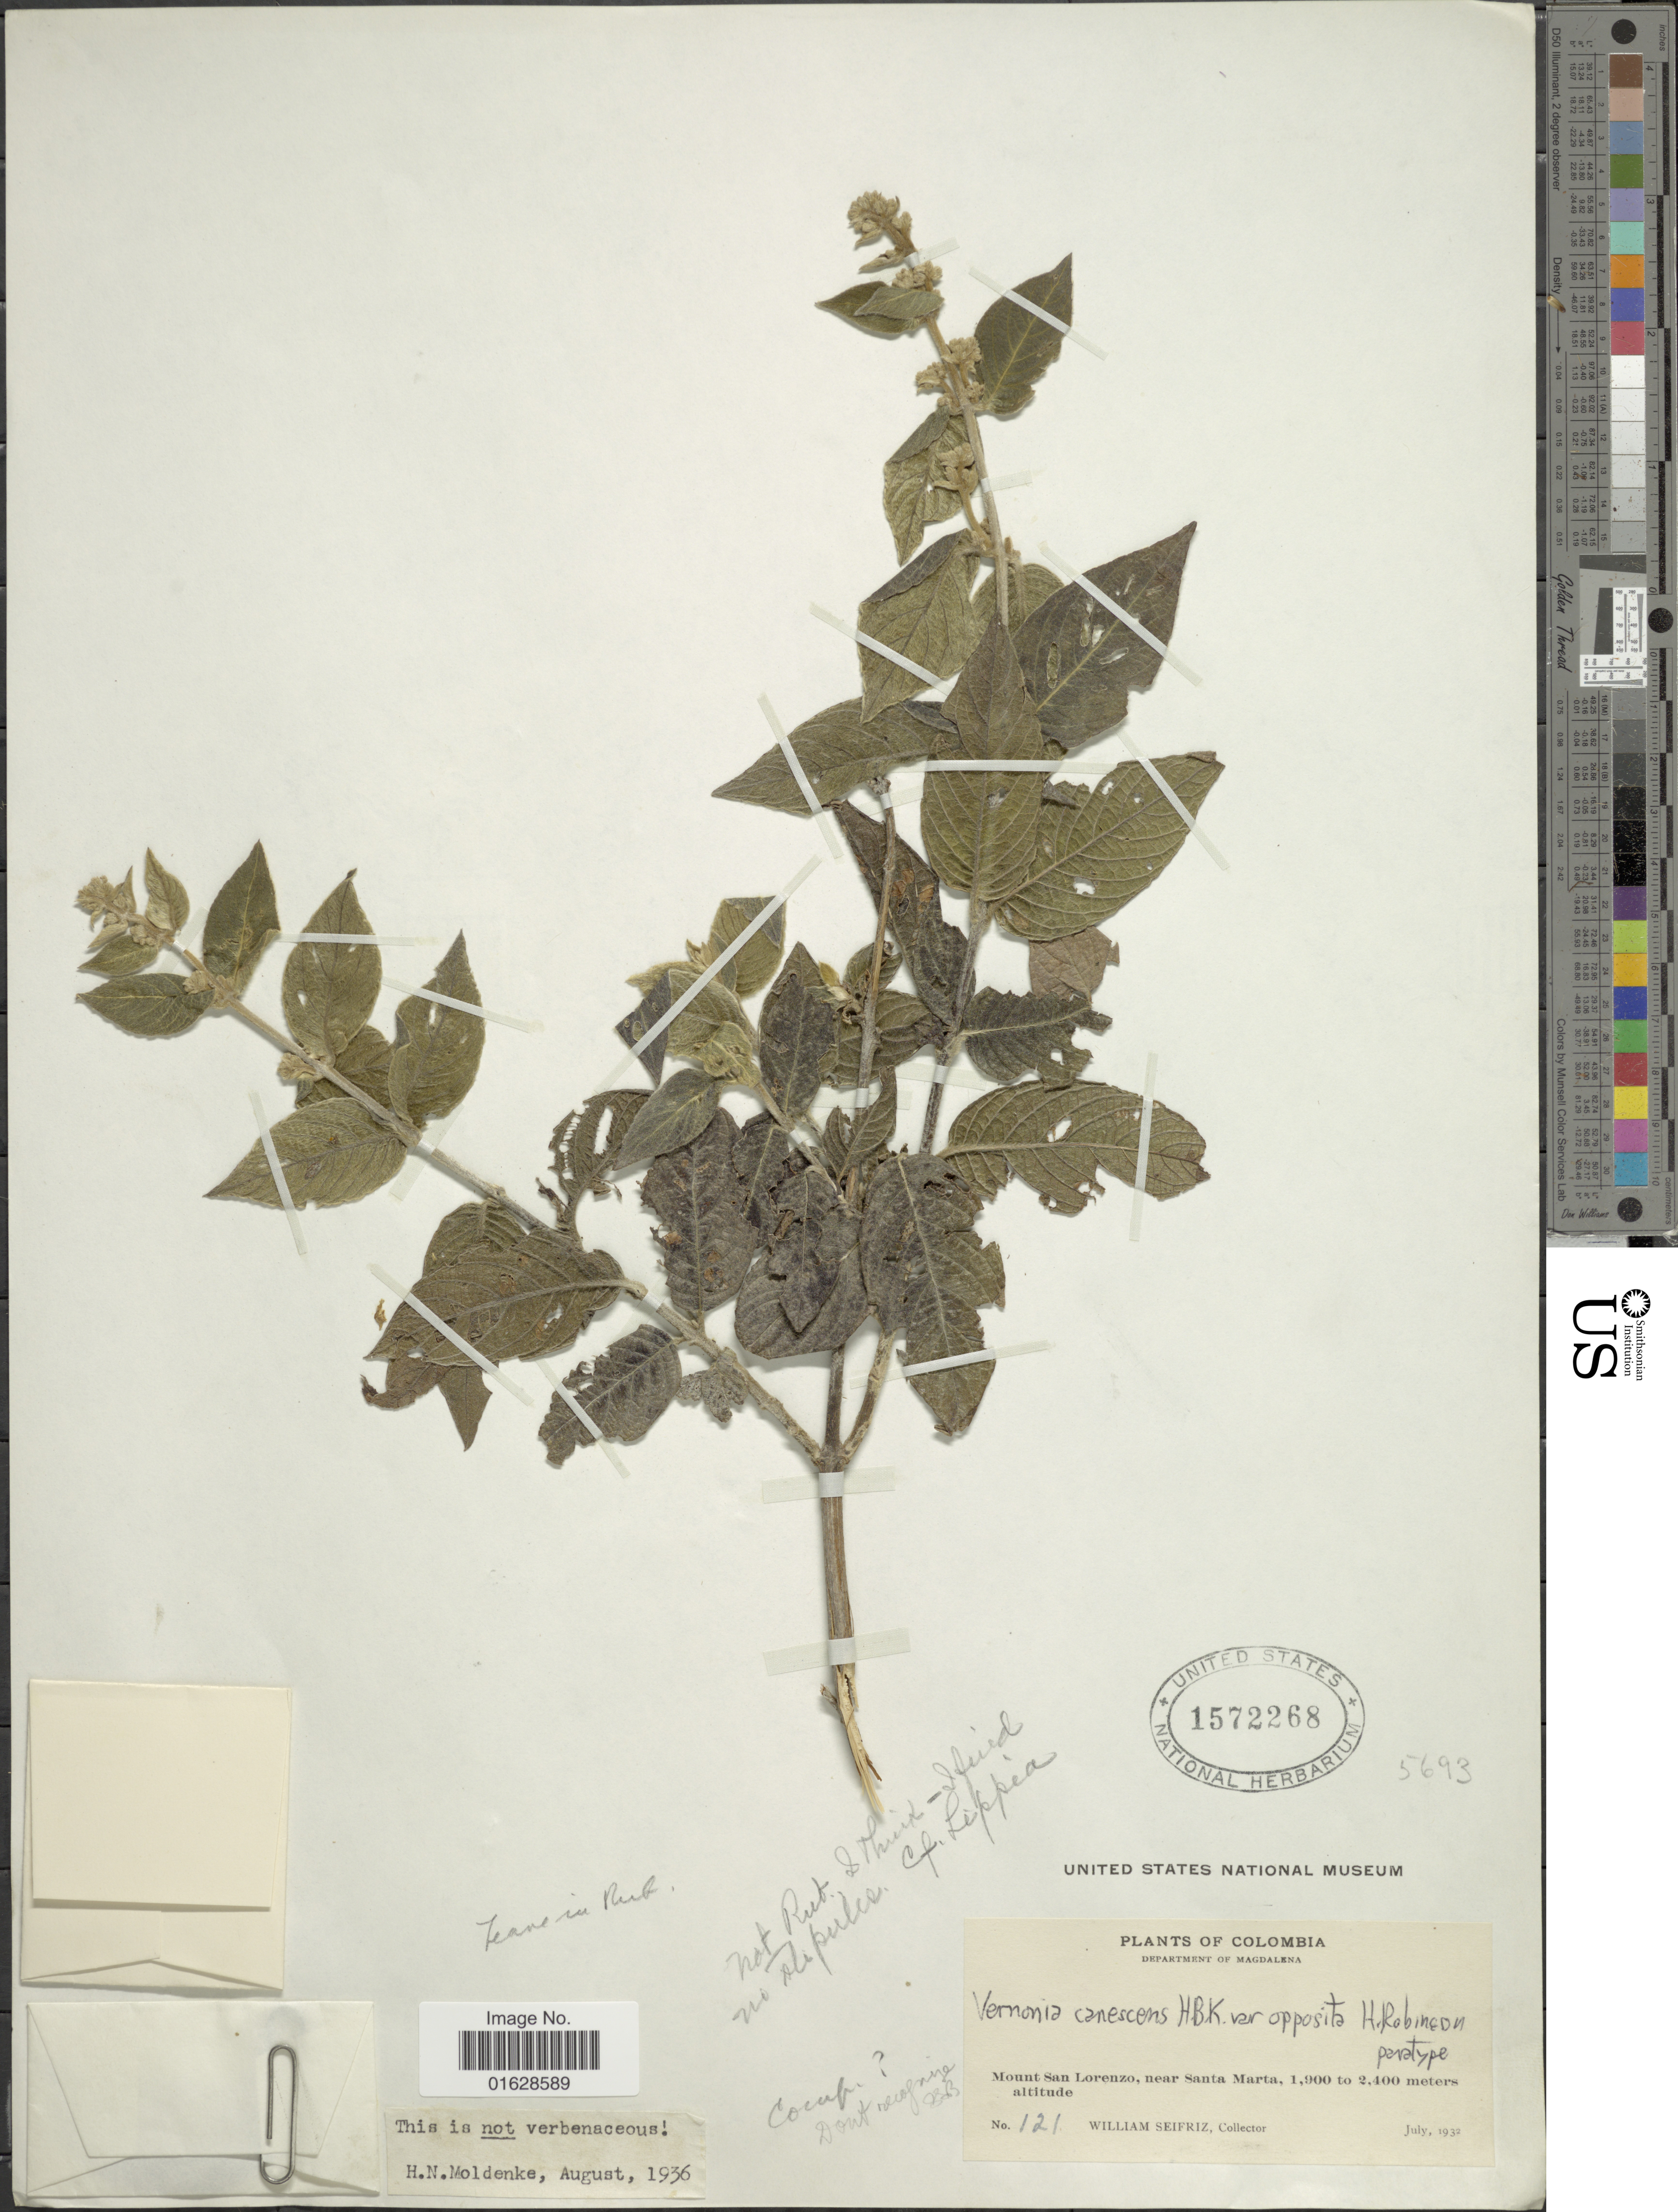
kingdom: Plantae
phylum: Tracheophyta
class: Magnoliopsida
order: Asterales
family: Asteraceae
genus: Lepidaploa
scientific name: Lepidaploa canescens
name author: (Kunth) H. Rob.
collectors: W. Seifriz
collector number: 121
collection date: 1932-07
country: Colombia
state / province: Magdalena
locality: Colombia. Department of Magdalena. Mount San Lorenzo, near Santa Marta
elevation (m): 1900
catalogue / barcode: US 1572268